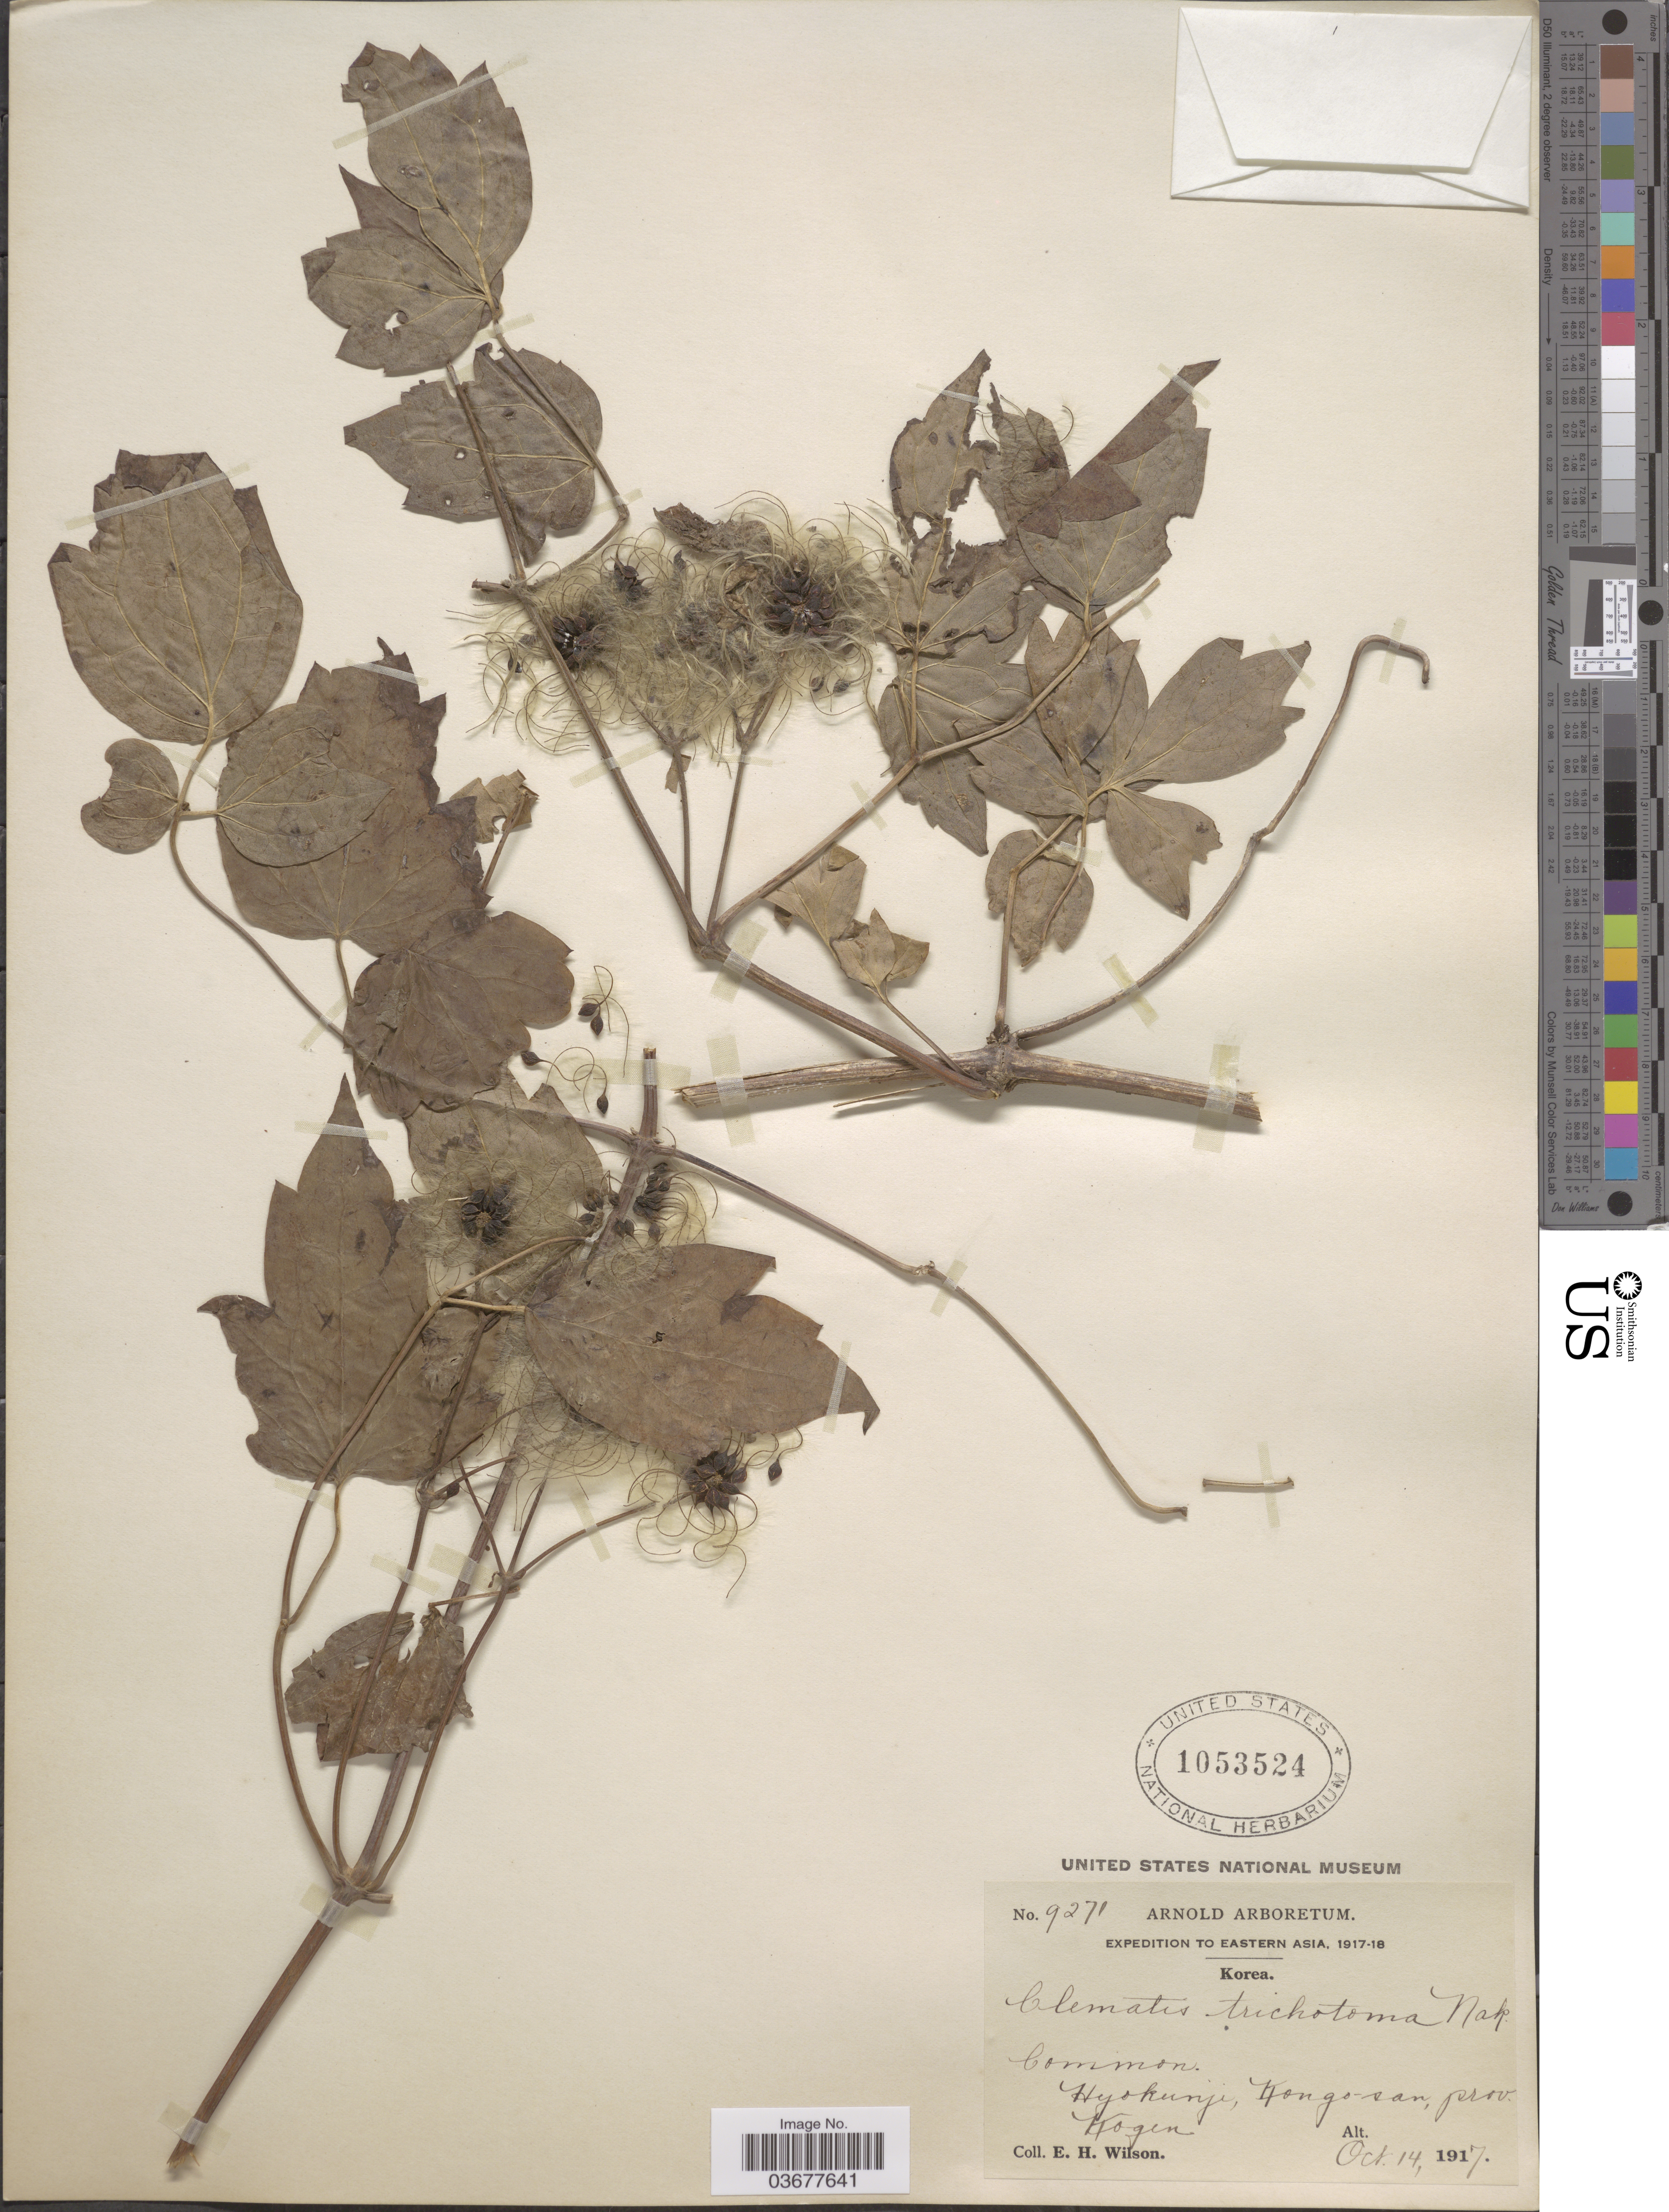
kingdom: Plantae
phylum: Tracheophyta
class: Magnoliopsida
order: Ranunculales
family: Ranunculaceae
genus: Clematis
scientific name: Clematis trichotoma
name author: Nakai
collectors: E. Wilson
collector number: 9271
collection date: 1917-10-14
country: North Korea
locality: Hyokunji, Kongo-san, prov. Kogen.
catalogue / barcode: US 1053524